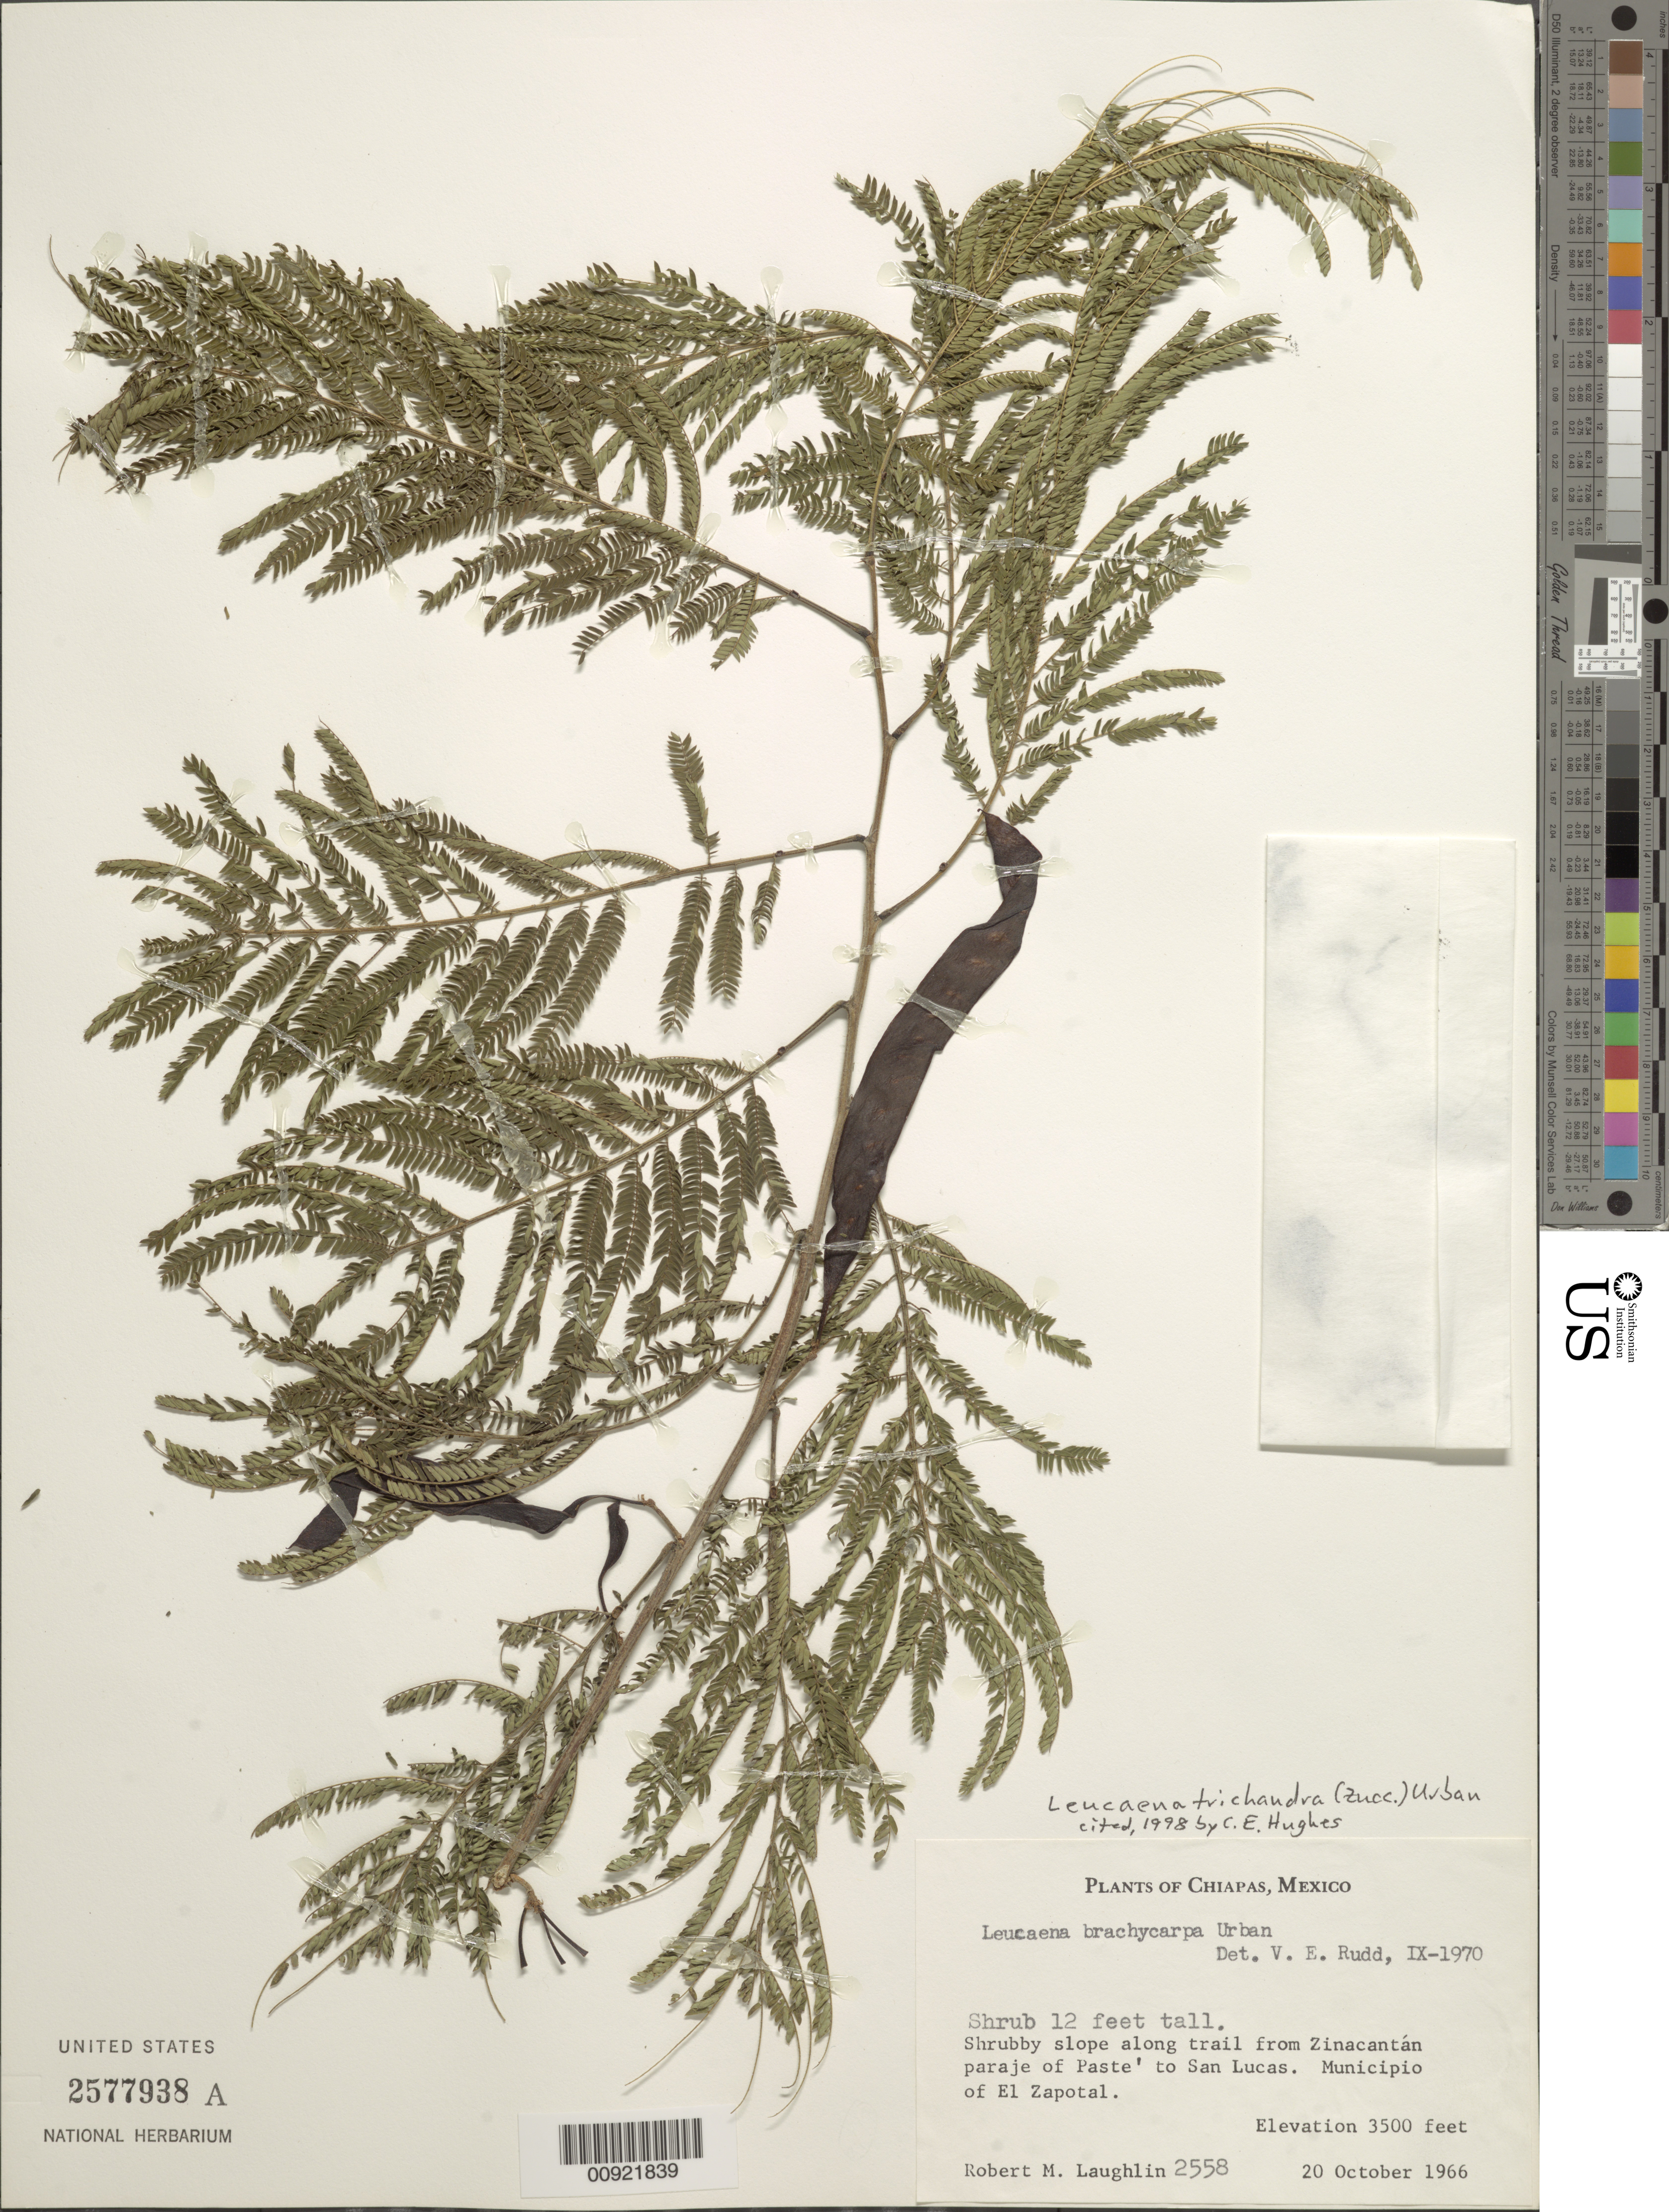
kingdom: Plantae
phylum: Tracheophyta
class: Magnoliopsida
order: Fabales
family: Fabaceae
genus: Leucaena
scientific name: Leucaena trichandra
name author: (Zucc.) Urb.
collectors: R. M. Laughlin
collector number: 2558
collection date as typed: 20 Oct 1966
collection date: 1966-10-20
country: Mexico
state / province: Chiapas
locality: Along trail from Zinacantán paraje of Paste' to San Lucas. Municipio of El Zapotal, Chiapas.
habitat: Shrubby slope.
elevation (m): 1067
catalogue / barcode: US 2577938A